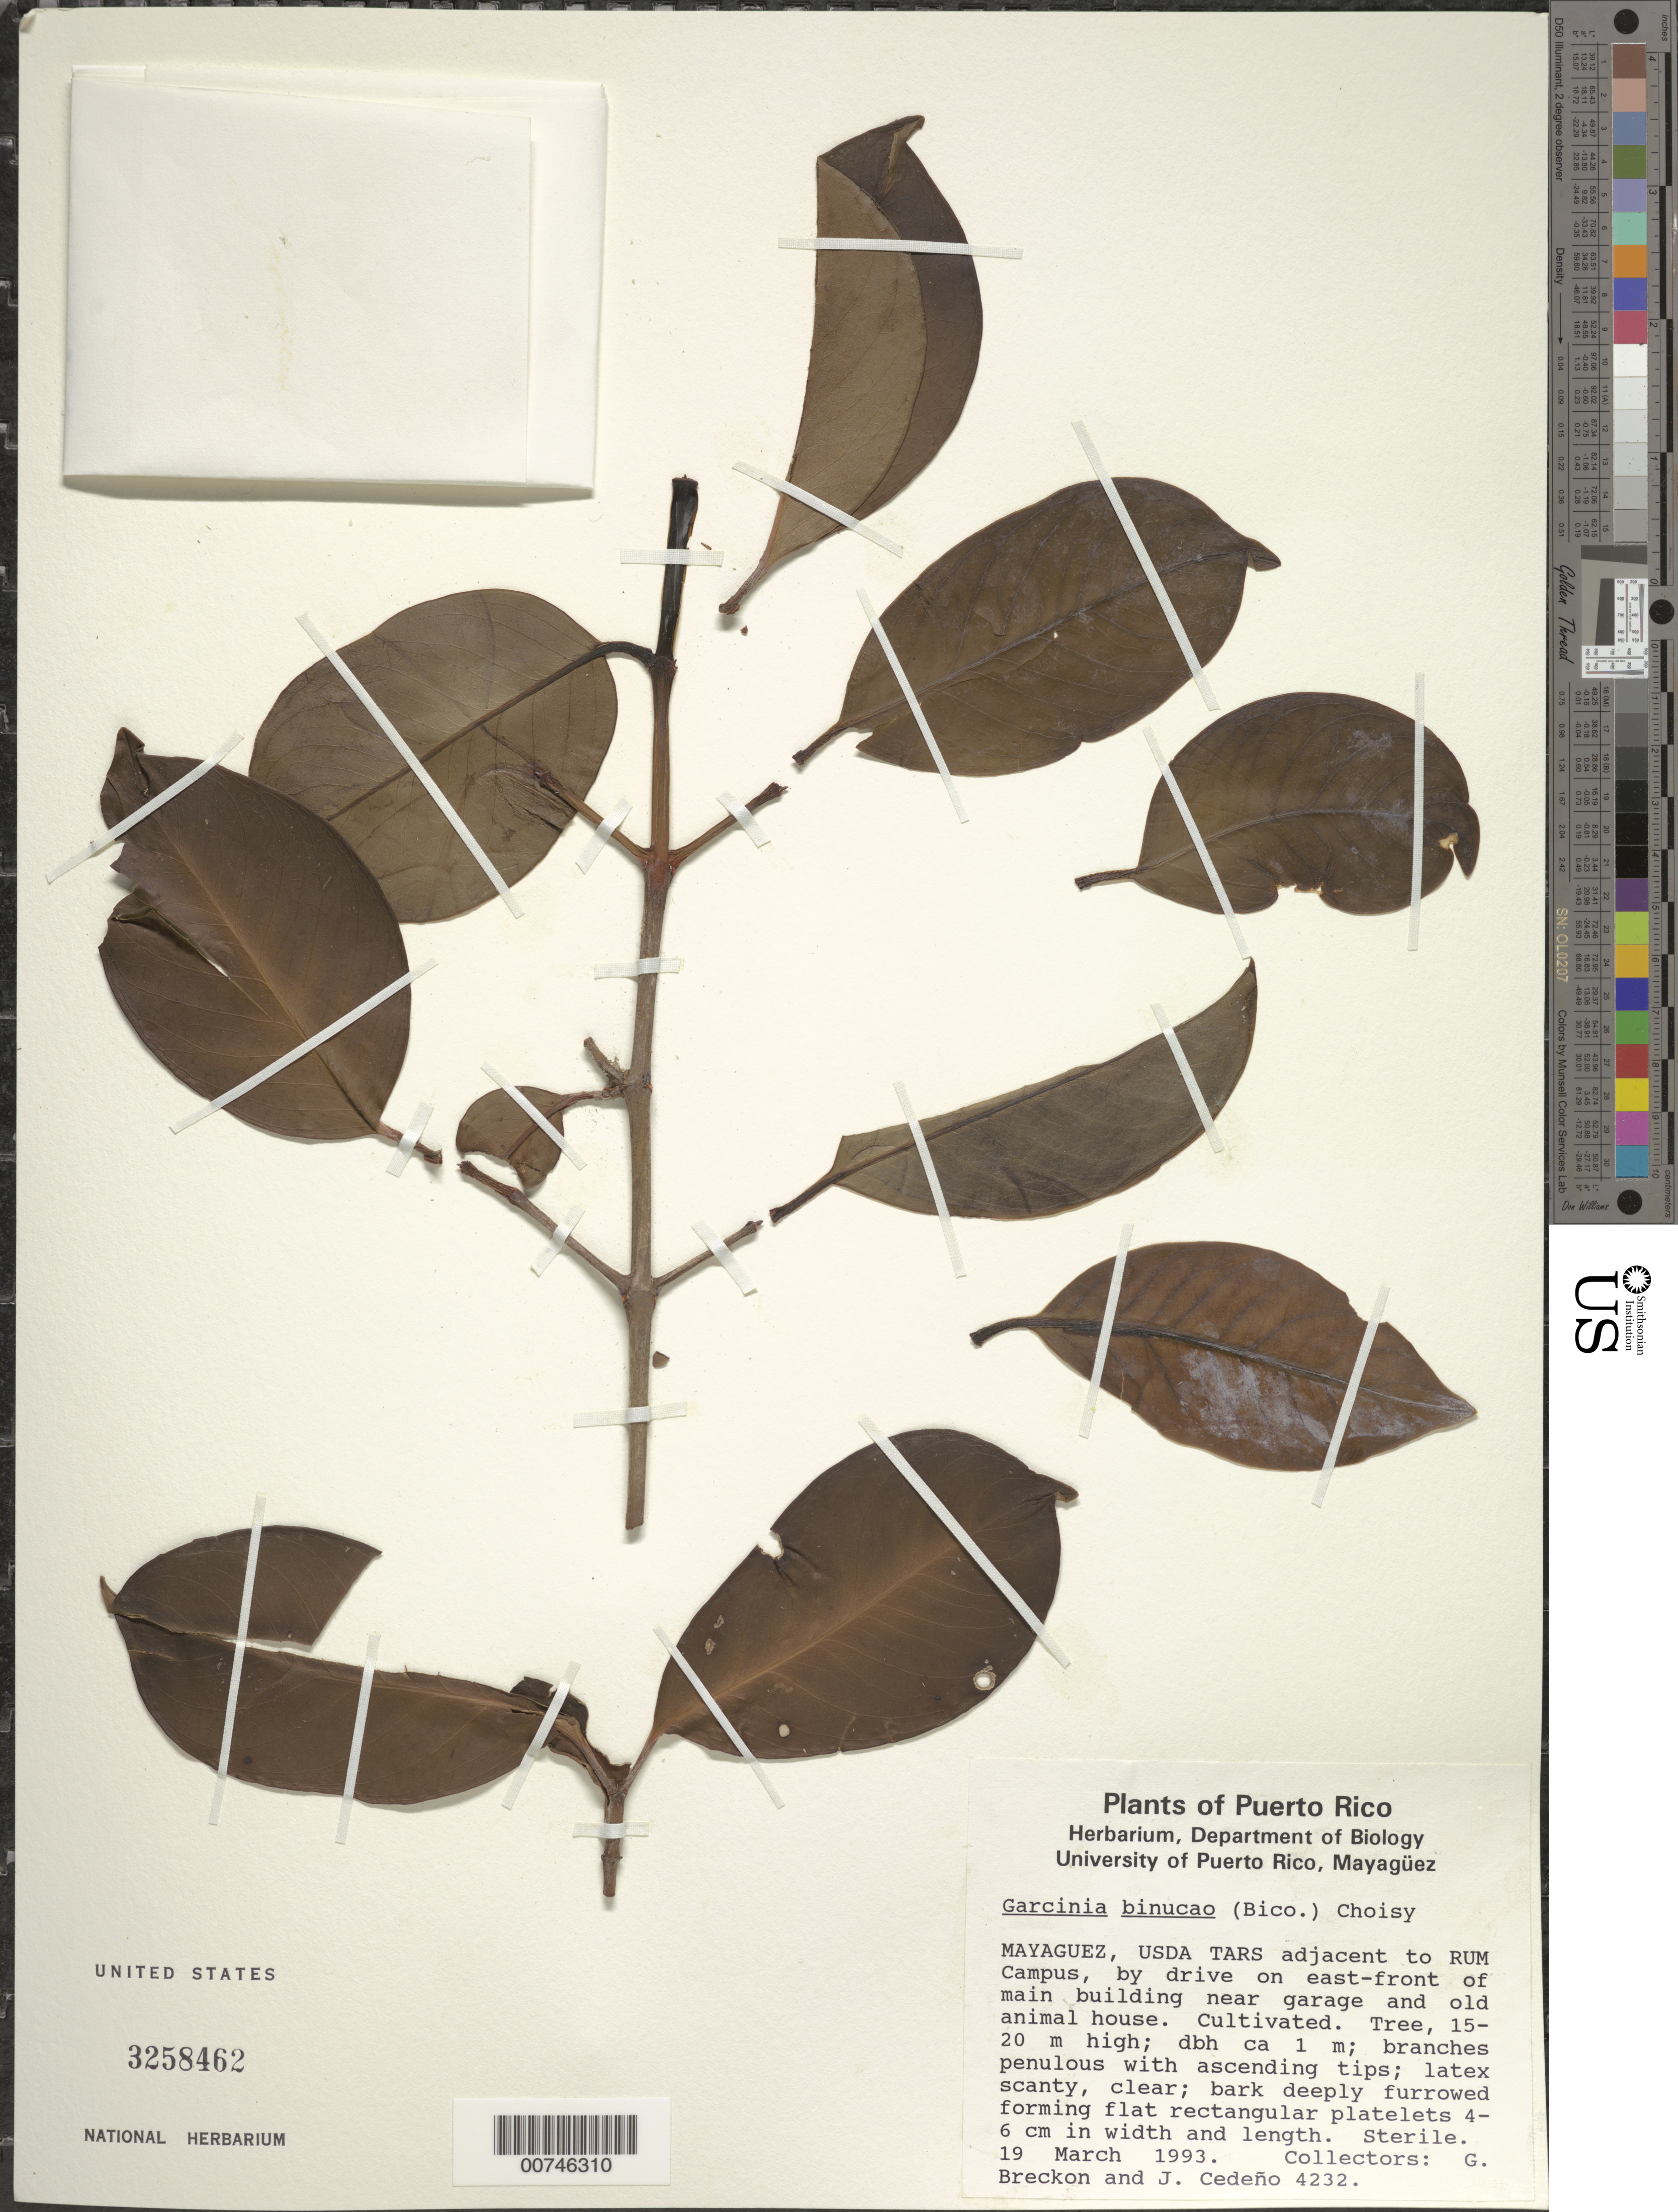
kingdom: Plantae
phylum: Tracheophyta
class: Magnoliopsida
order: Malpighiales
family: Clusiaceae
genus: Garcinia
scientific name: Garcinia binucao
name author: (Blanco) Choisy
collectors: G. J. Breckon & J. Cedeño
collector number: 4232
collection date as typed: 19 Mar 1993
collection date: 1993-03-19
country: Puerto Rico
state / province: Mayagüez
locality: USDA TARS adjacent to RUM Campus, by drive on east-front of main building near garage and old animal house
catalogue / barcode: US 3258462